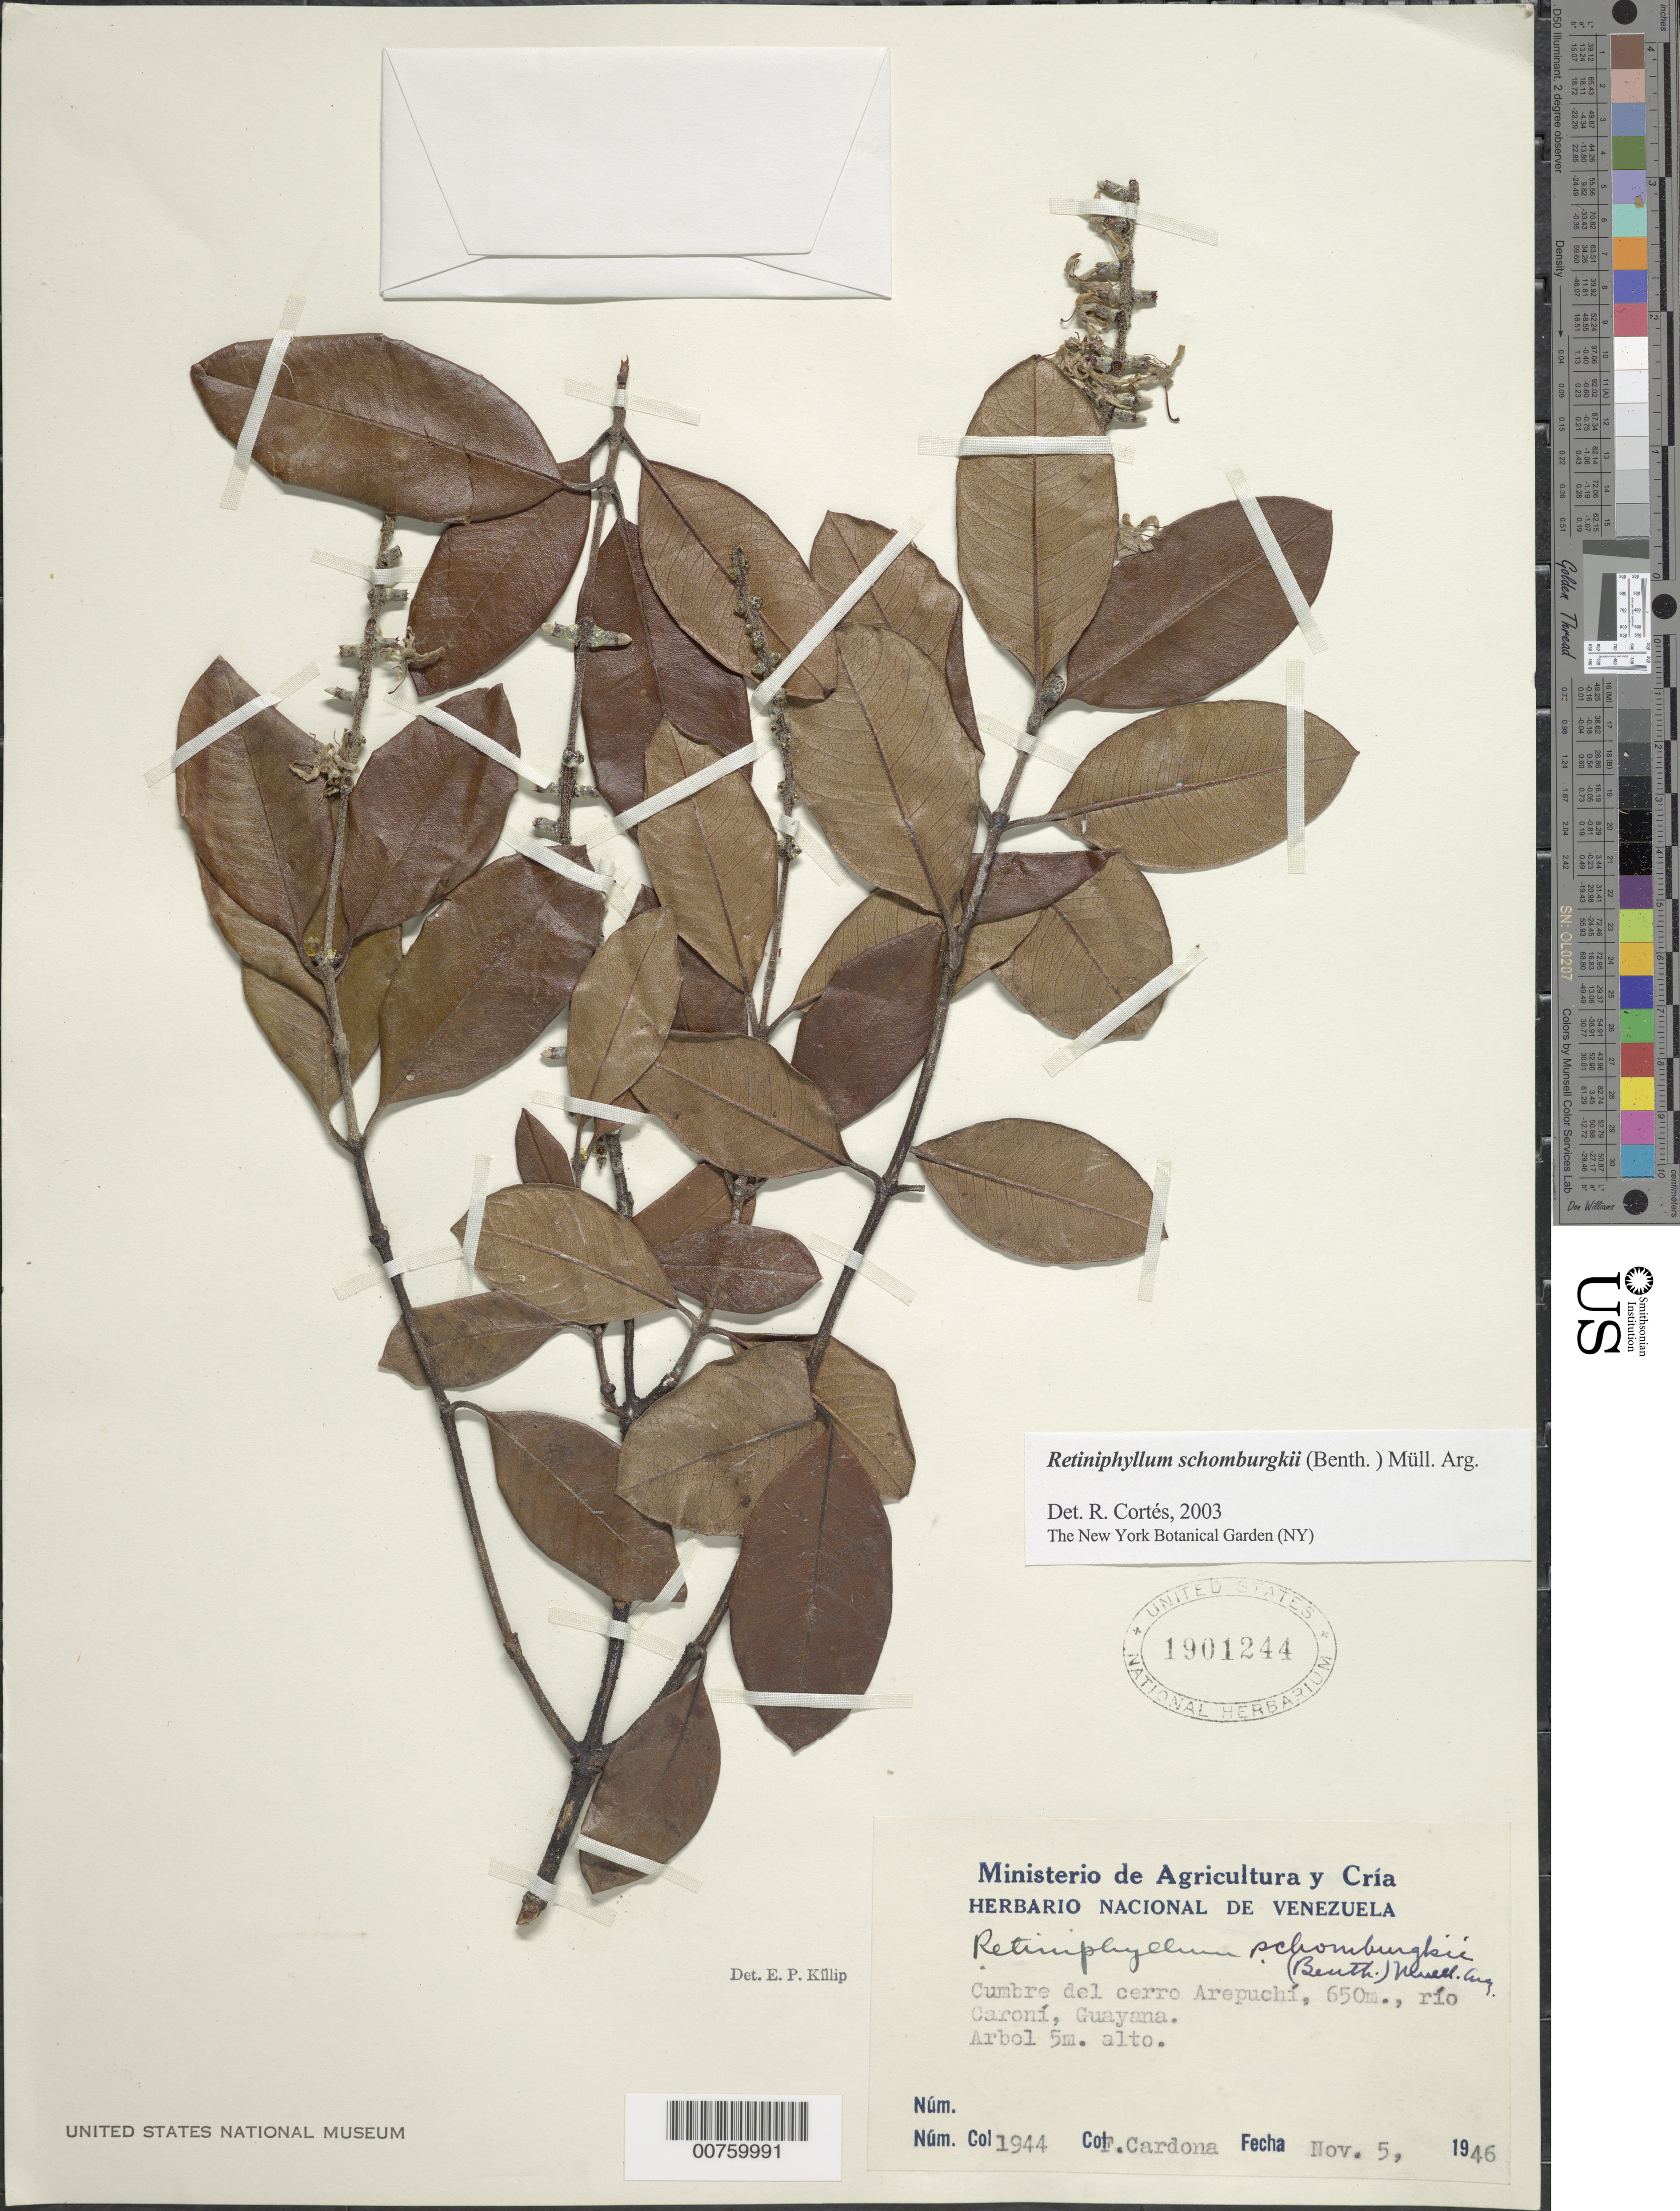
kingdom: Plantae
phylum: Tracheophyta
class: Magnoliopsida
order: Gentianales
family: Rubiaceae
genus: Retiniphyllum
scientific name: Retiniphyllum schomburgkii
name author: (Benth.) Müll. Arg.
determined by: Cortes R., G.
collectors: F. Cardona Puig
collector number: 1944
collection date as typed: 5-Nov-46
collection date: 1946-11-05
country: Venezuela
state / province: Bolívar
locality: Cerro Apacará, Río Caroní, Guayana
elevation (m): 650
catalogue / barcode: US 1901244